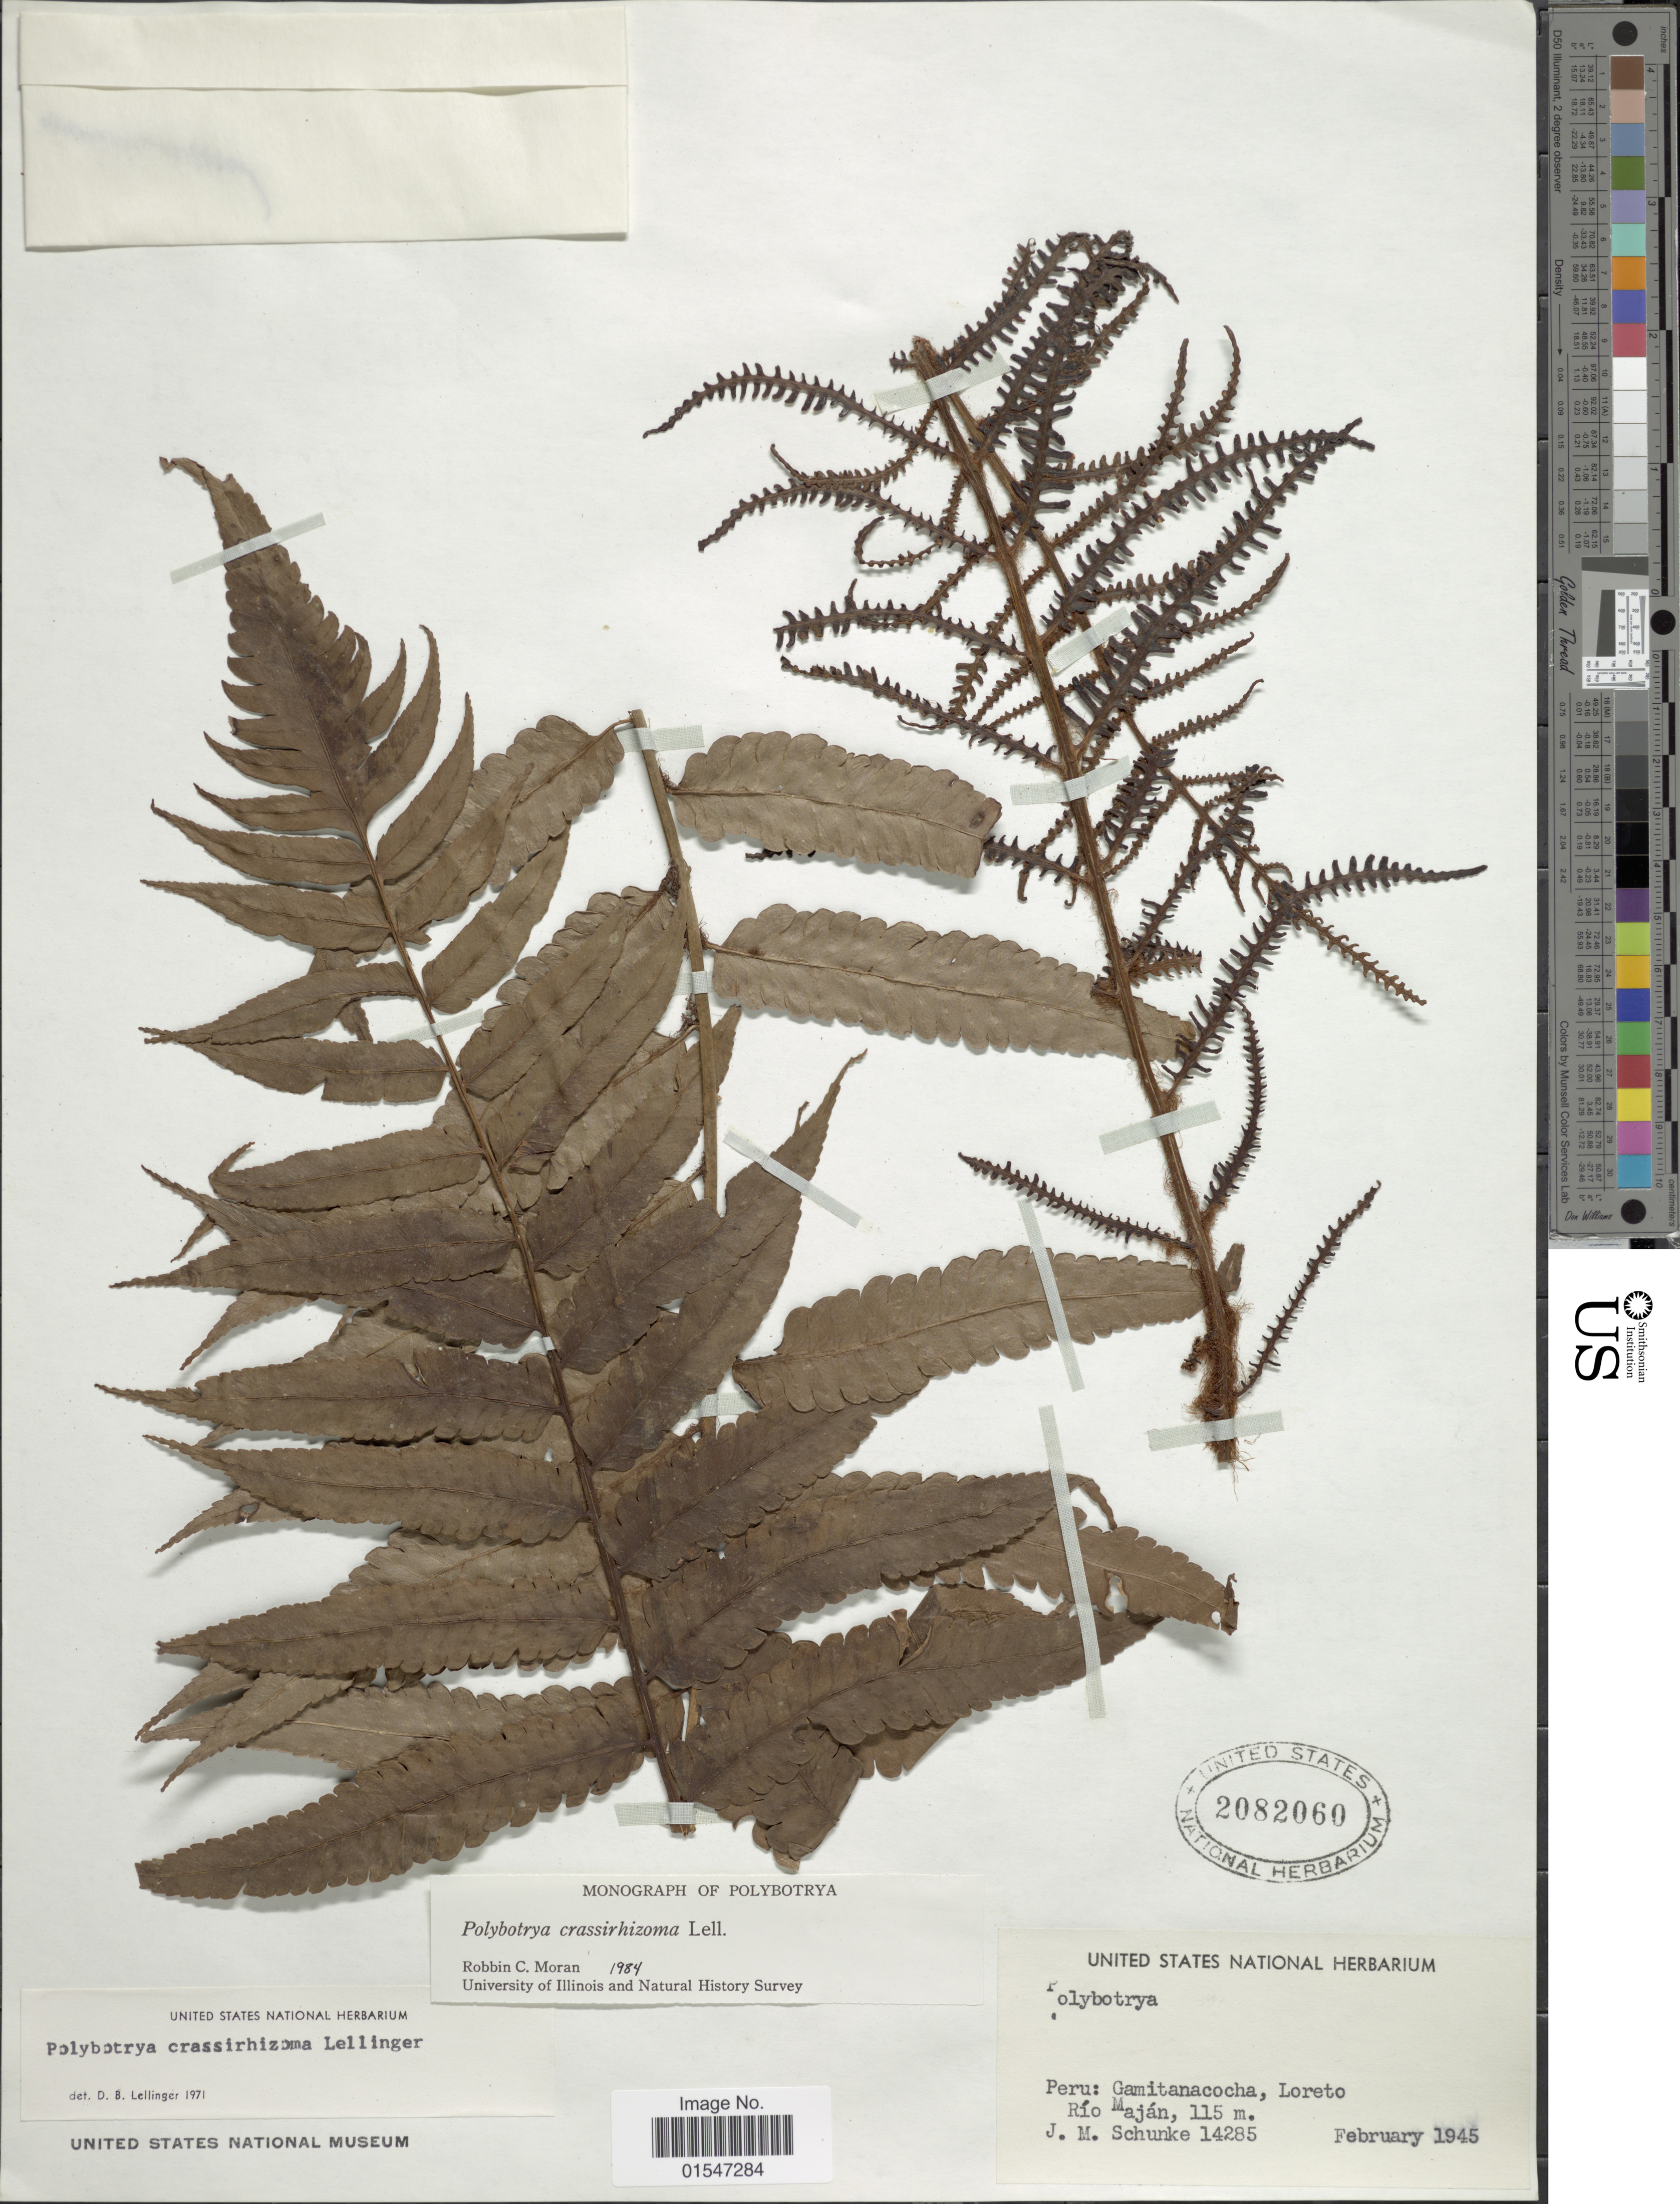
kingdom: Plantae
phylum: Tracheophyta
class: Polypodiopsida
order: Polypodiales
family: Dryopteridaceae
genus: Polybotrya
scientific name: Polybotrya crassirhizoma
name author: Lellinger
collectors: J. M. Schunke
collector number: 14285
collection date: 1945-02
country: Peru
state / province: Loreto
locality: Gamitanacocha, Río Maján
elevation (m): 115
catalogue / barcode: US 2082060